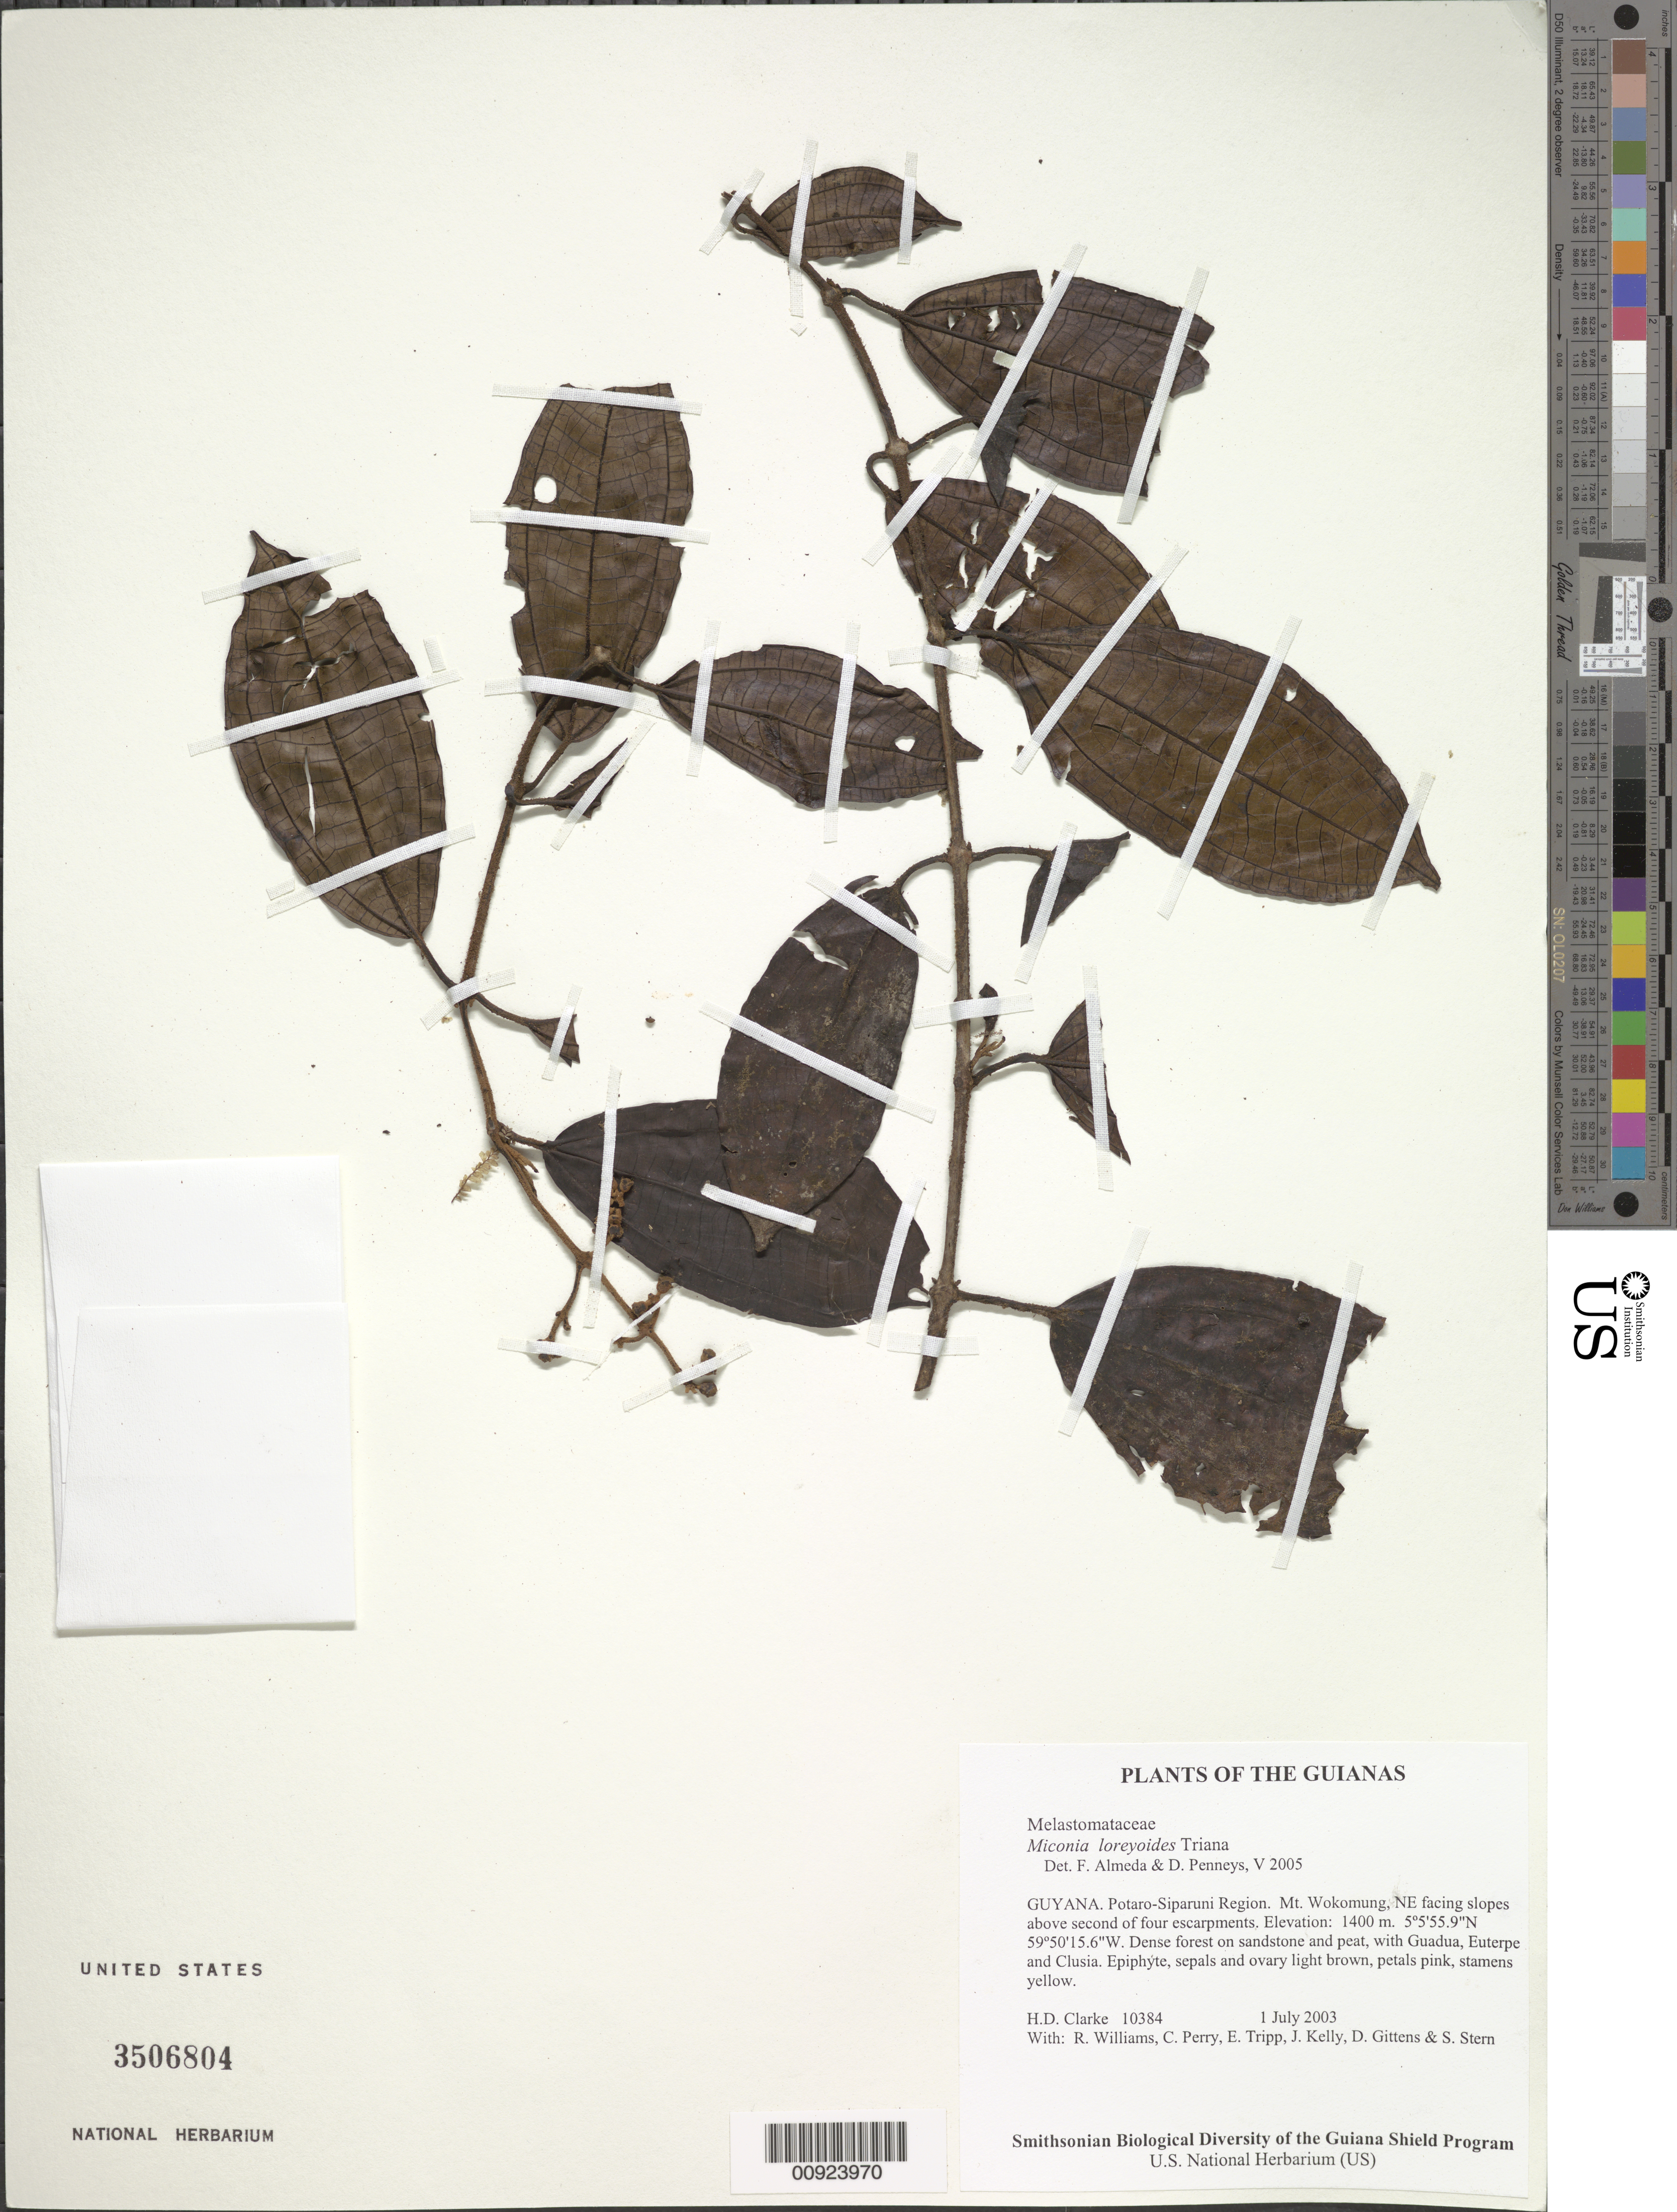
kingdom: Plantae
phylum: Tracheophyta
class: Magnoliopsida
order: Myrtales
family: Melastomataceae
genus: Miconia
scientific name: Miconia loreyoides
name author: Triana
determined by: Almeda, F.; Penneys, D. S.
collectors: H. D. Clarke, R. Williams, C. Perry, E. Tripp, J. Kelly, D. Gittens & S. R. Stern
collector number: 10384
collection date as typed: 1 July 2003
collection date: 2003-07-01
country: Guyana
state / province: Potaro-Siparuni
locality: Mt. Wokomung, NE facing slopes above second of four escarpments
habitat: Dense forest on sandstone and peat, with Guadua, Euterpe and Clusia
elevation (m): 1400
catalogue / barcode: US 3506804